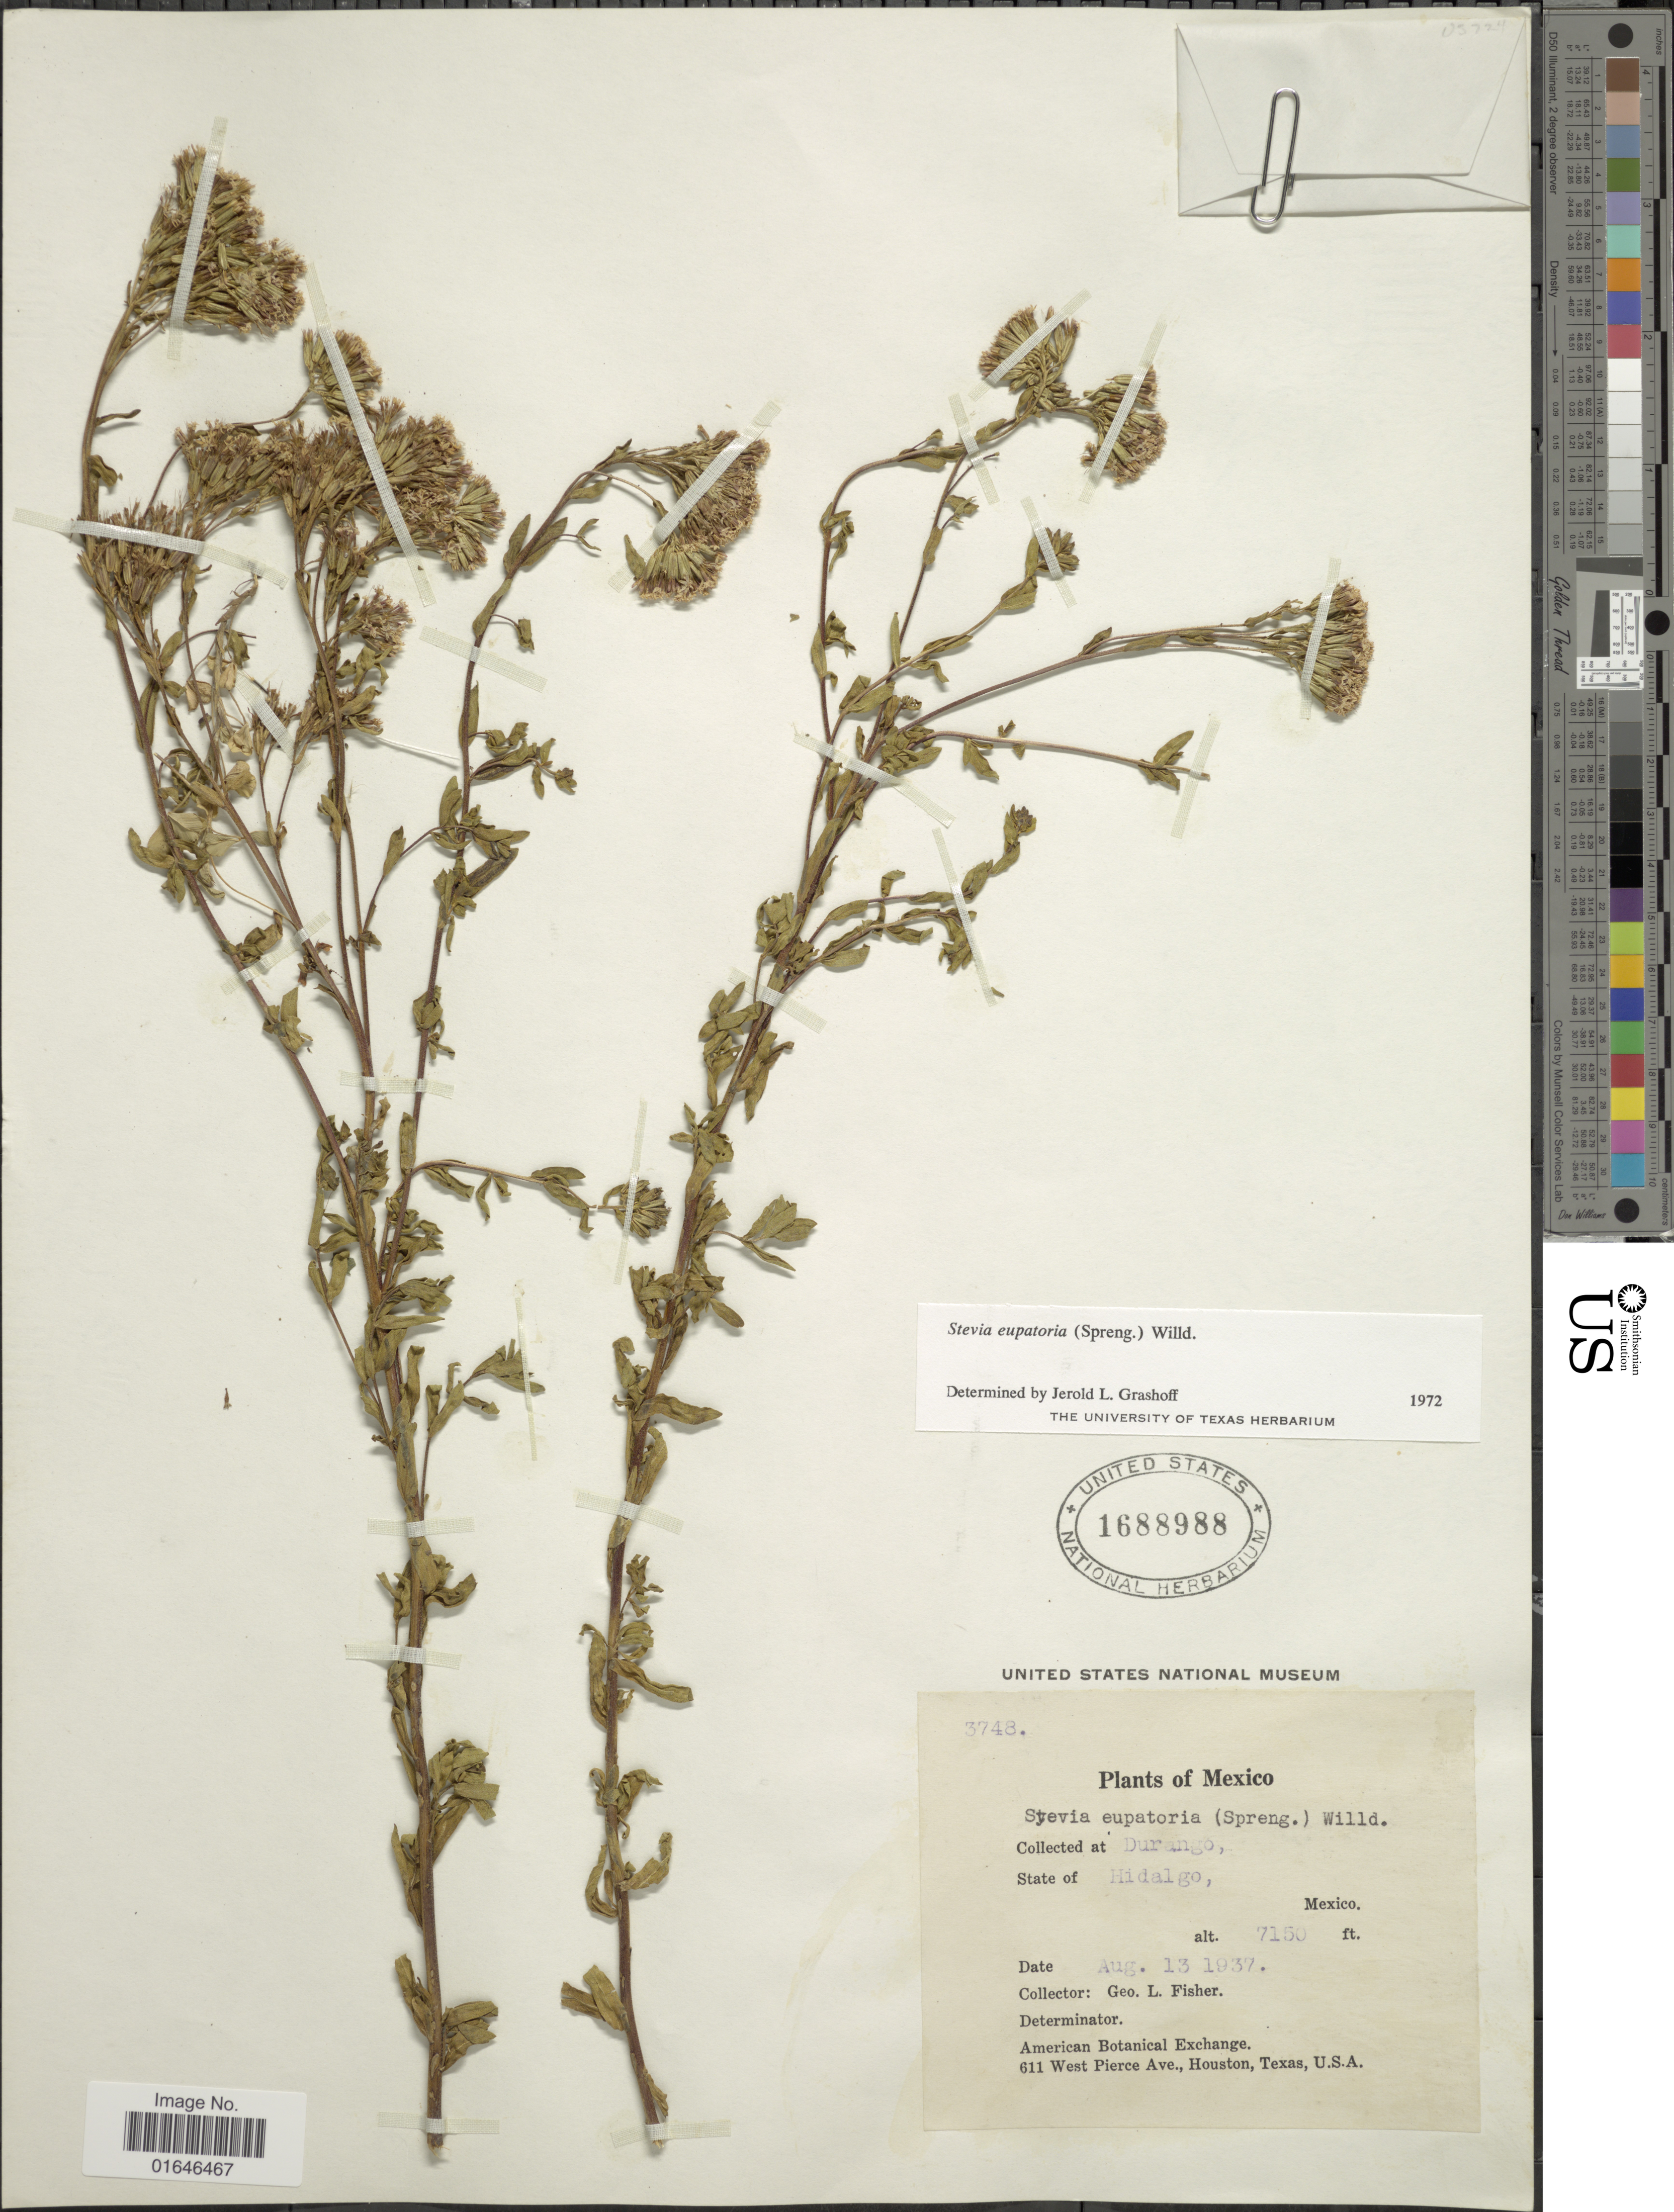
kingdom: Plantae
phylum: Tracheophyta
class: Magnoliopsida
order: Asterales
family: Asteraceae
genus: Stevia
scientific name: Stevia eupatoria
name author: (Spreng.) Willd.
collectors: G. L. Fisher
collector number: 3748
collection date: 1937-08-13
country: Mexico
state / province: Hidalgo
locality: Durango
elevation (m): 2179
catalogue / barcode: US 1688988